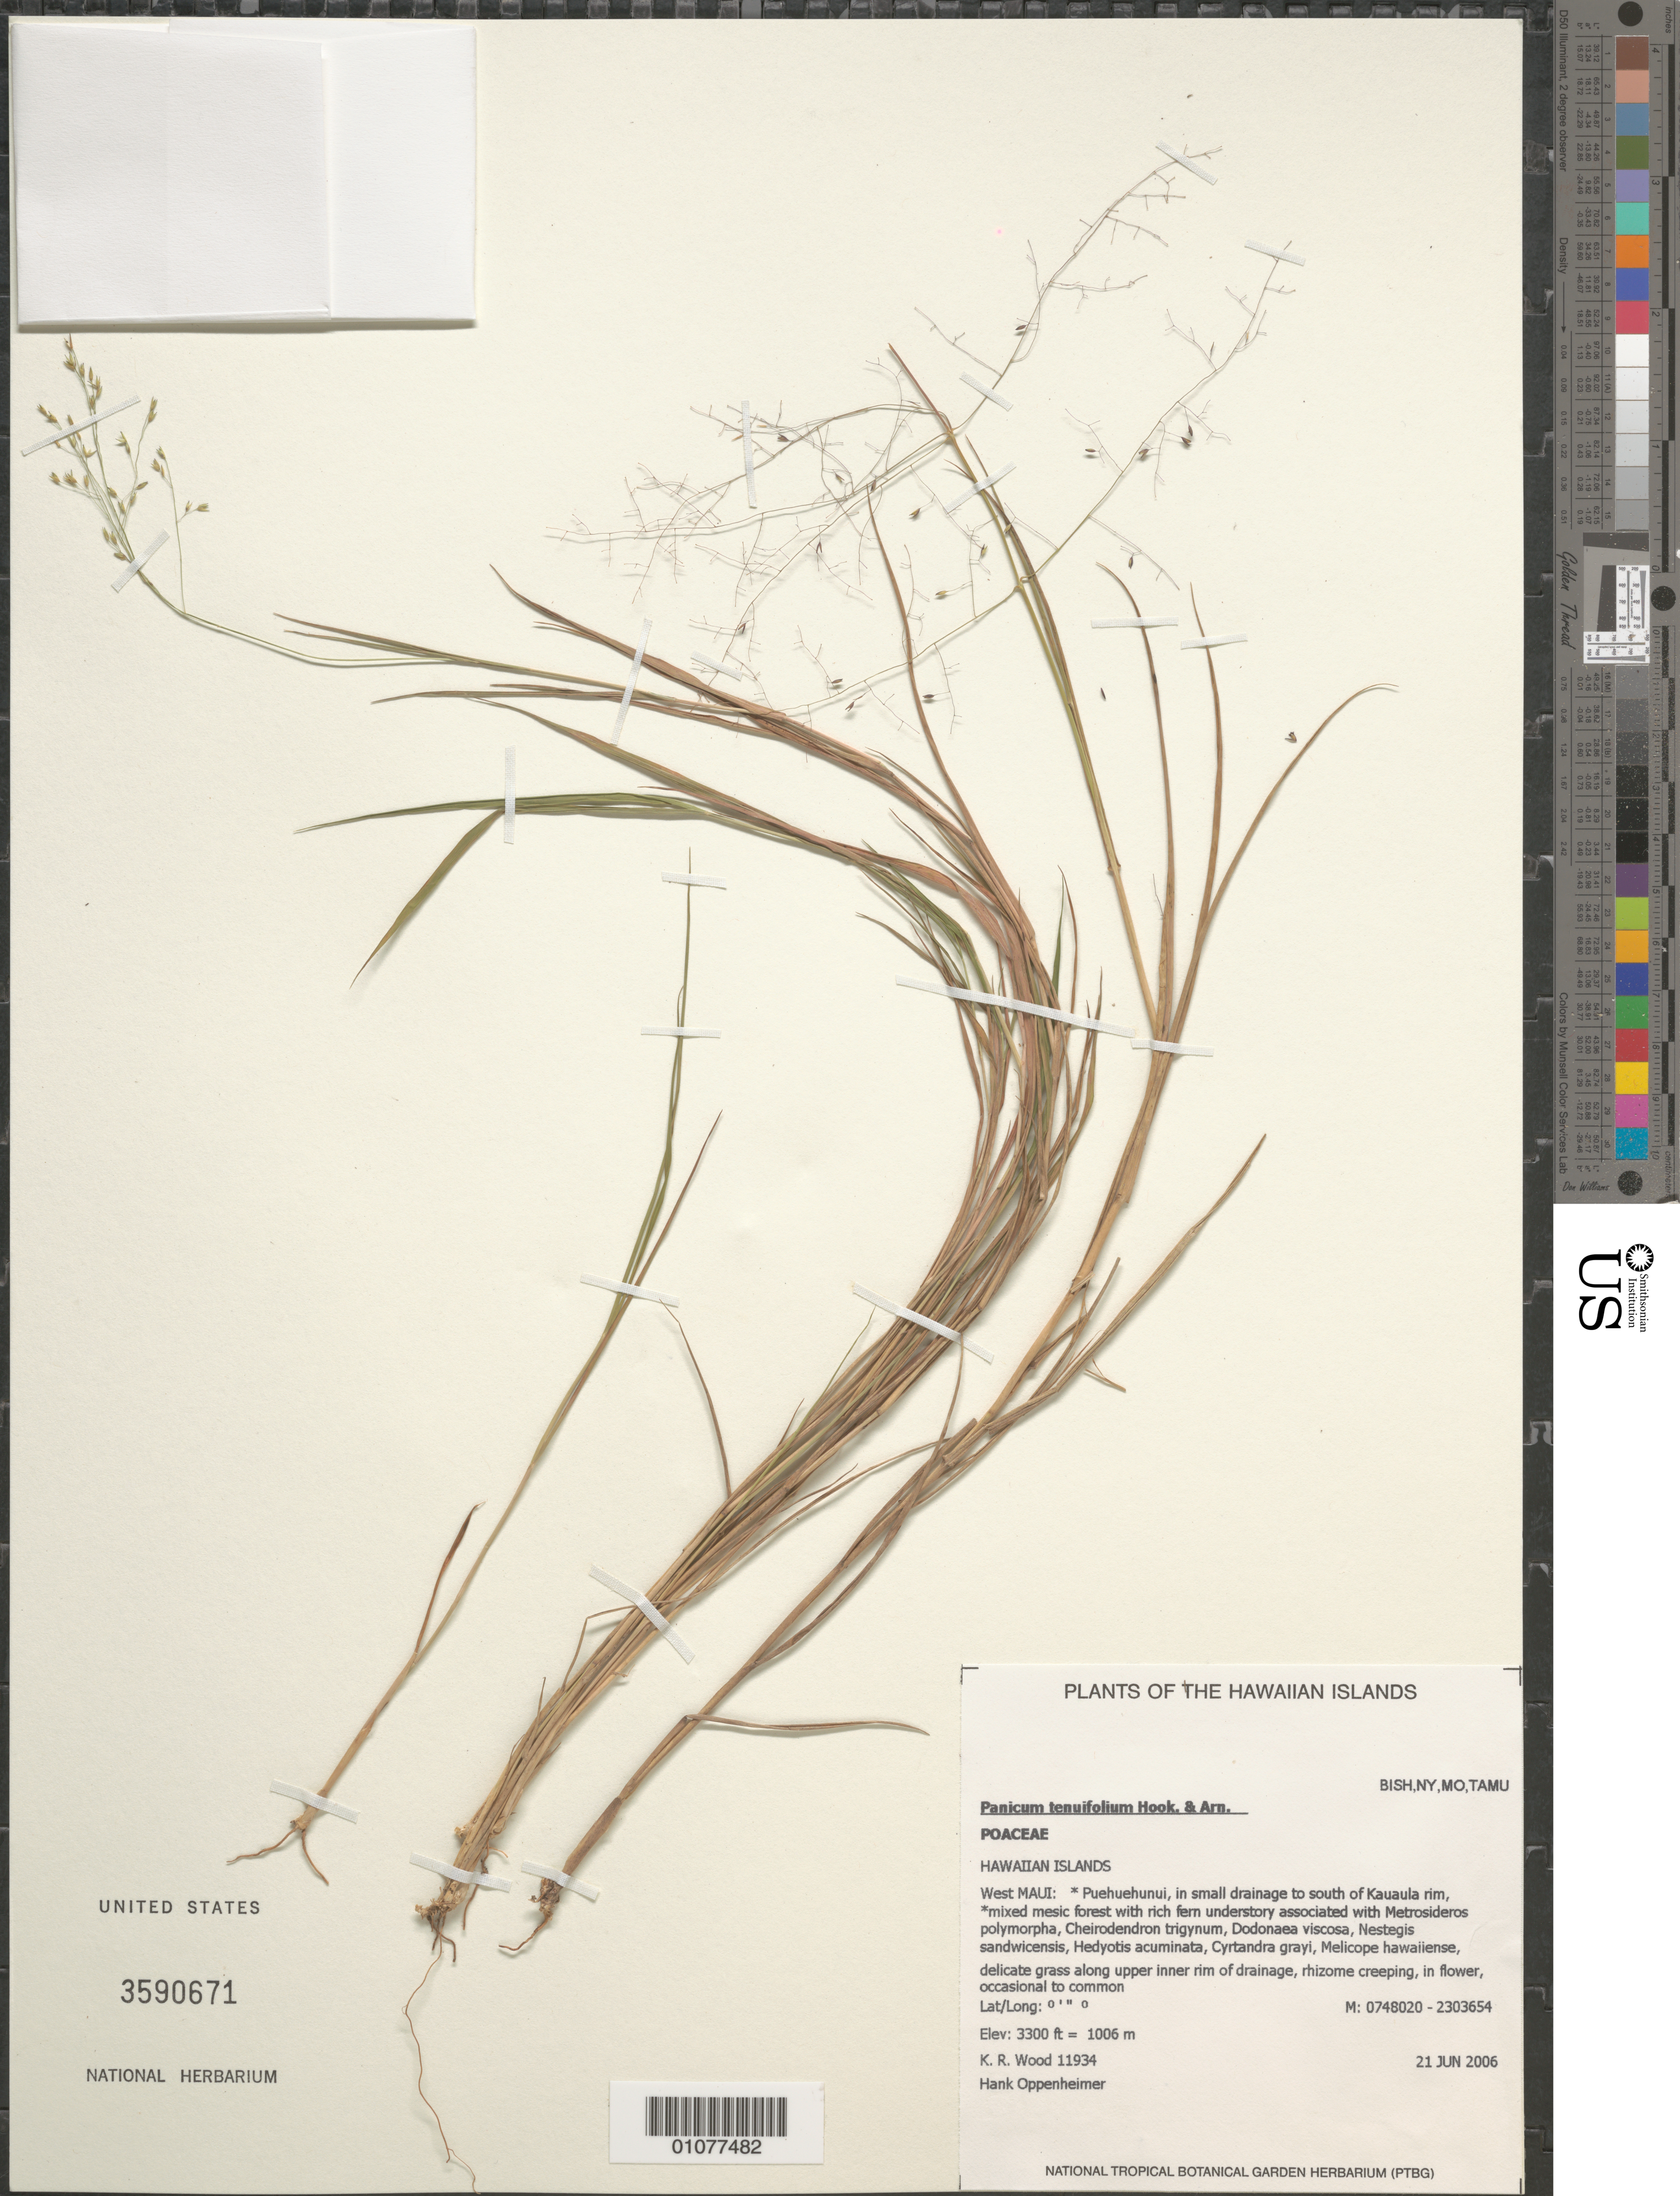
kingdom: Plantae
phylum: Tracheophyta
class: Liliopsida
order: Poales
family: Poaceae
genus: Panicum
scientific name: Panicum tenuifolium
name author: Hook. & Arn.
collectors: K. R. Wood & H. Oppenheimer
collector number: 11934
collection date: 2006-06-21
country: United States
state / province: Hawaii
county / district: Kauai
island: Maui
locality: Koloa District, Puehuehunui, in small drainage to S of Kauaula rim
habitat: mixed mesic forest with rich fern understory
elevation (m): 1006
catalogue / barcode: US 3590671